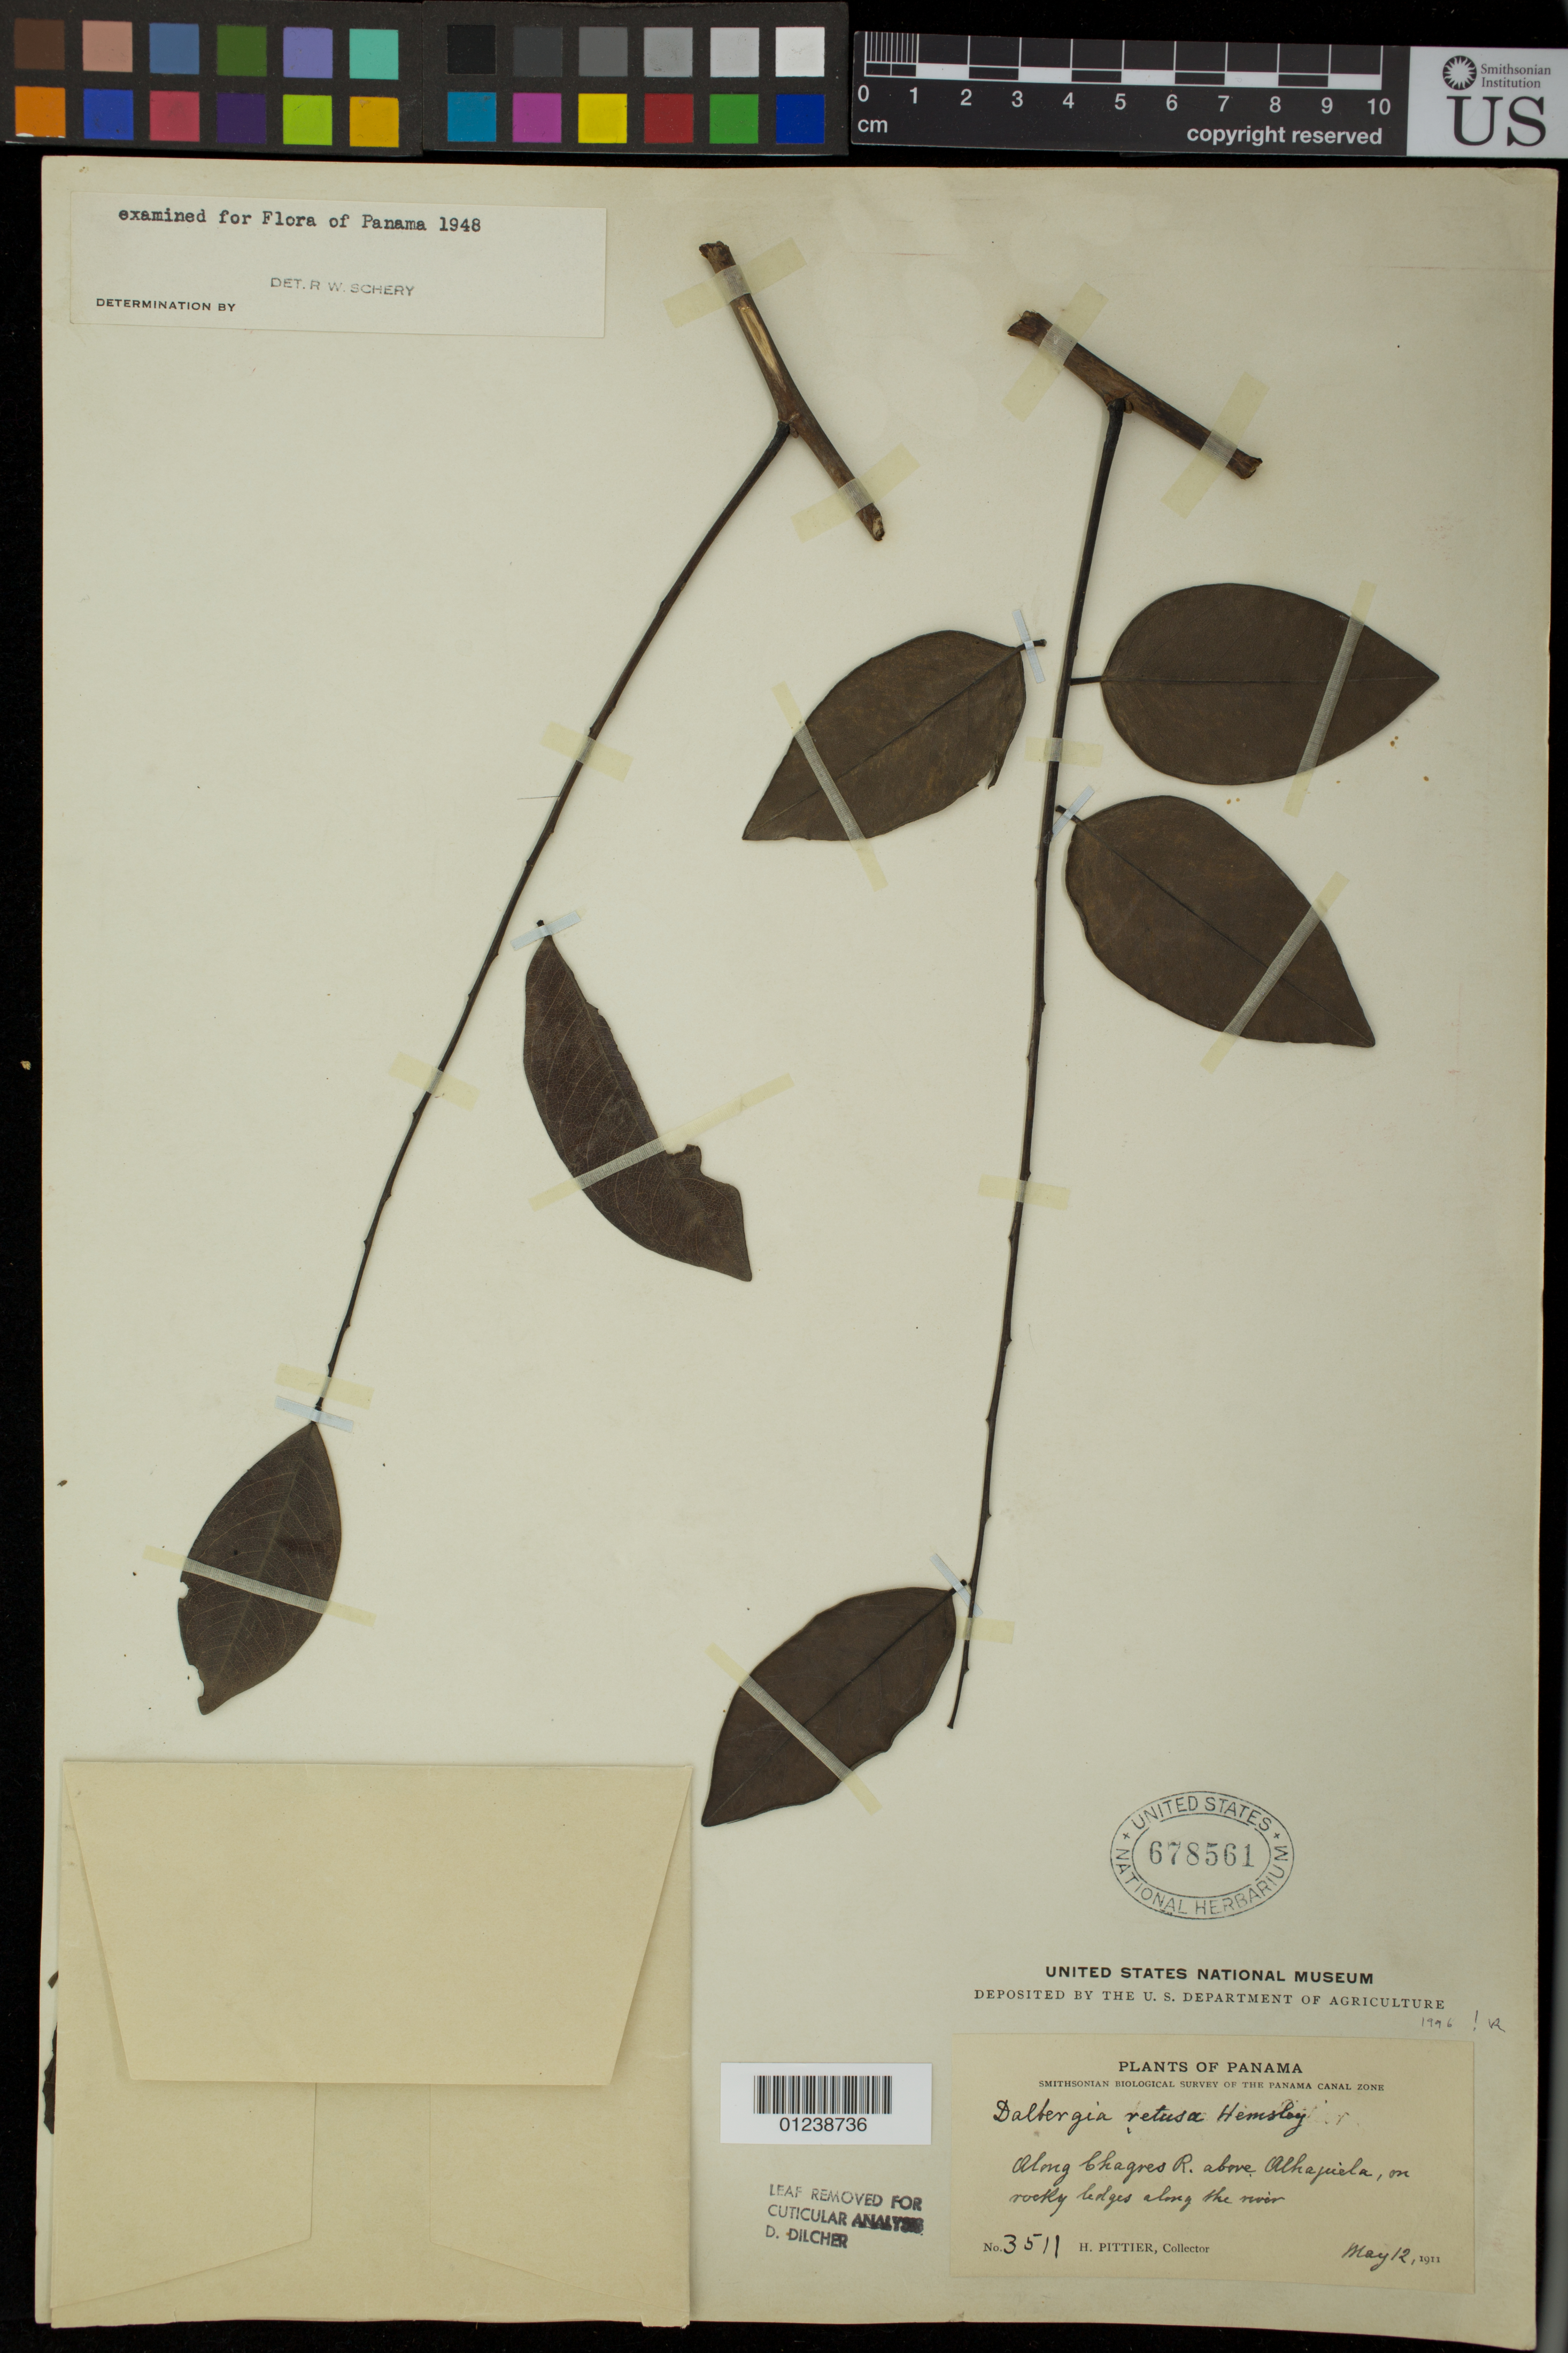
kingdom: Plantae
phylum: Tracheophyta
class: Magnoliopsida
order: Fabales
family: Fabaceae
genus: Dalbergia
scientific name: Dalbergia retusa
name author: Hemsl.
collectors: H. F. Pittier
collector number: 3511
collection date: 1911-05-12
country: Panama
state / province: Colón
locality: Along Chagres R. above Alhajuela, on rocky ledges along the river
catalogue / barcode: US 678561